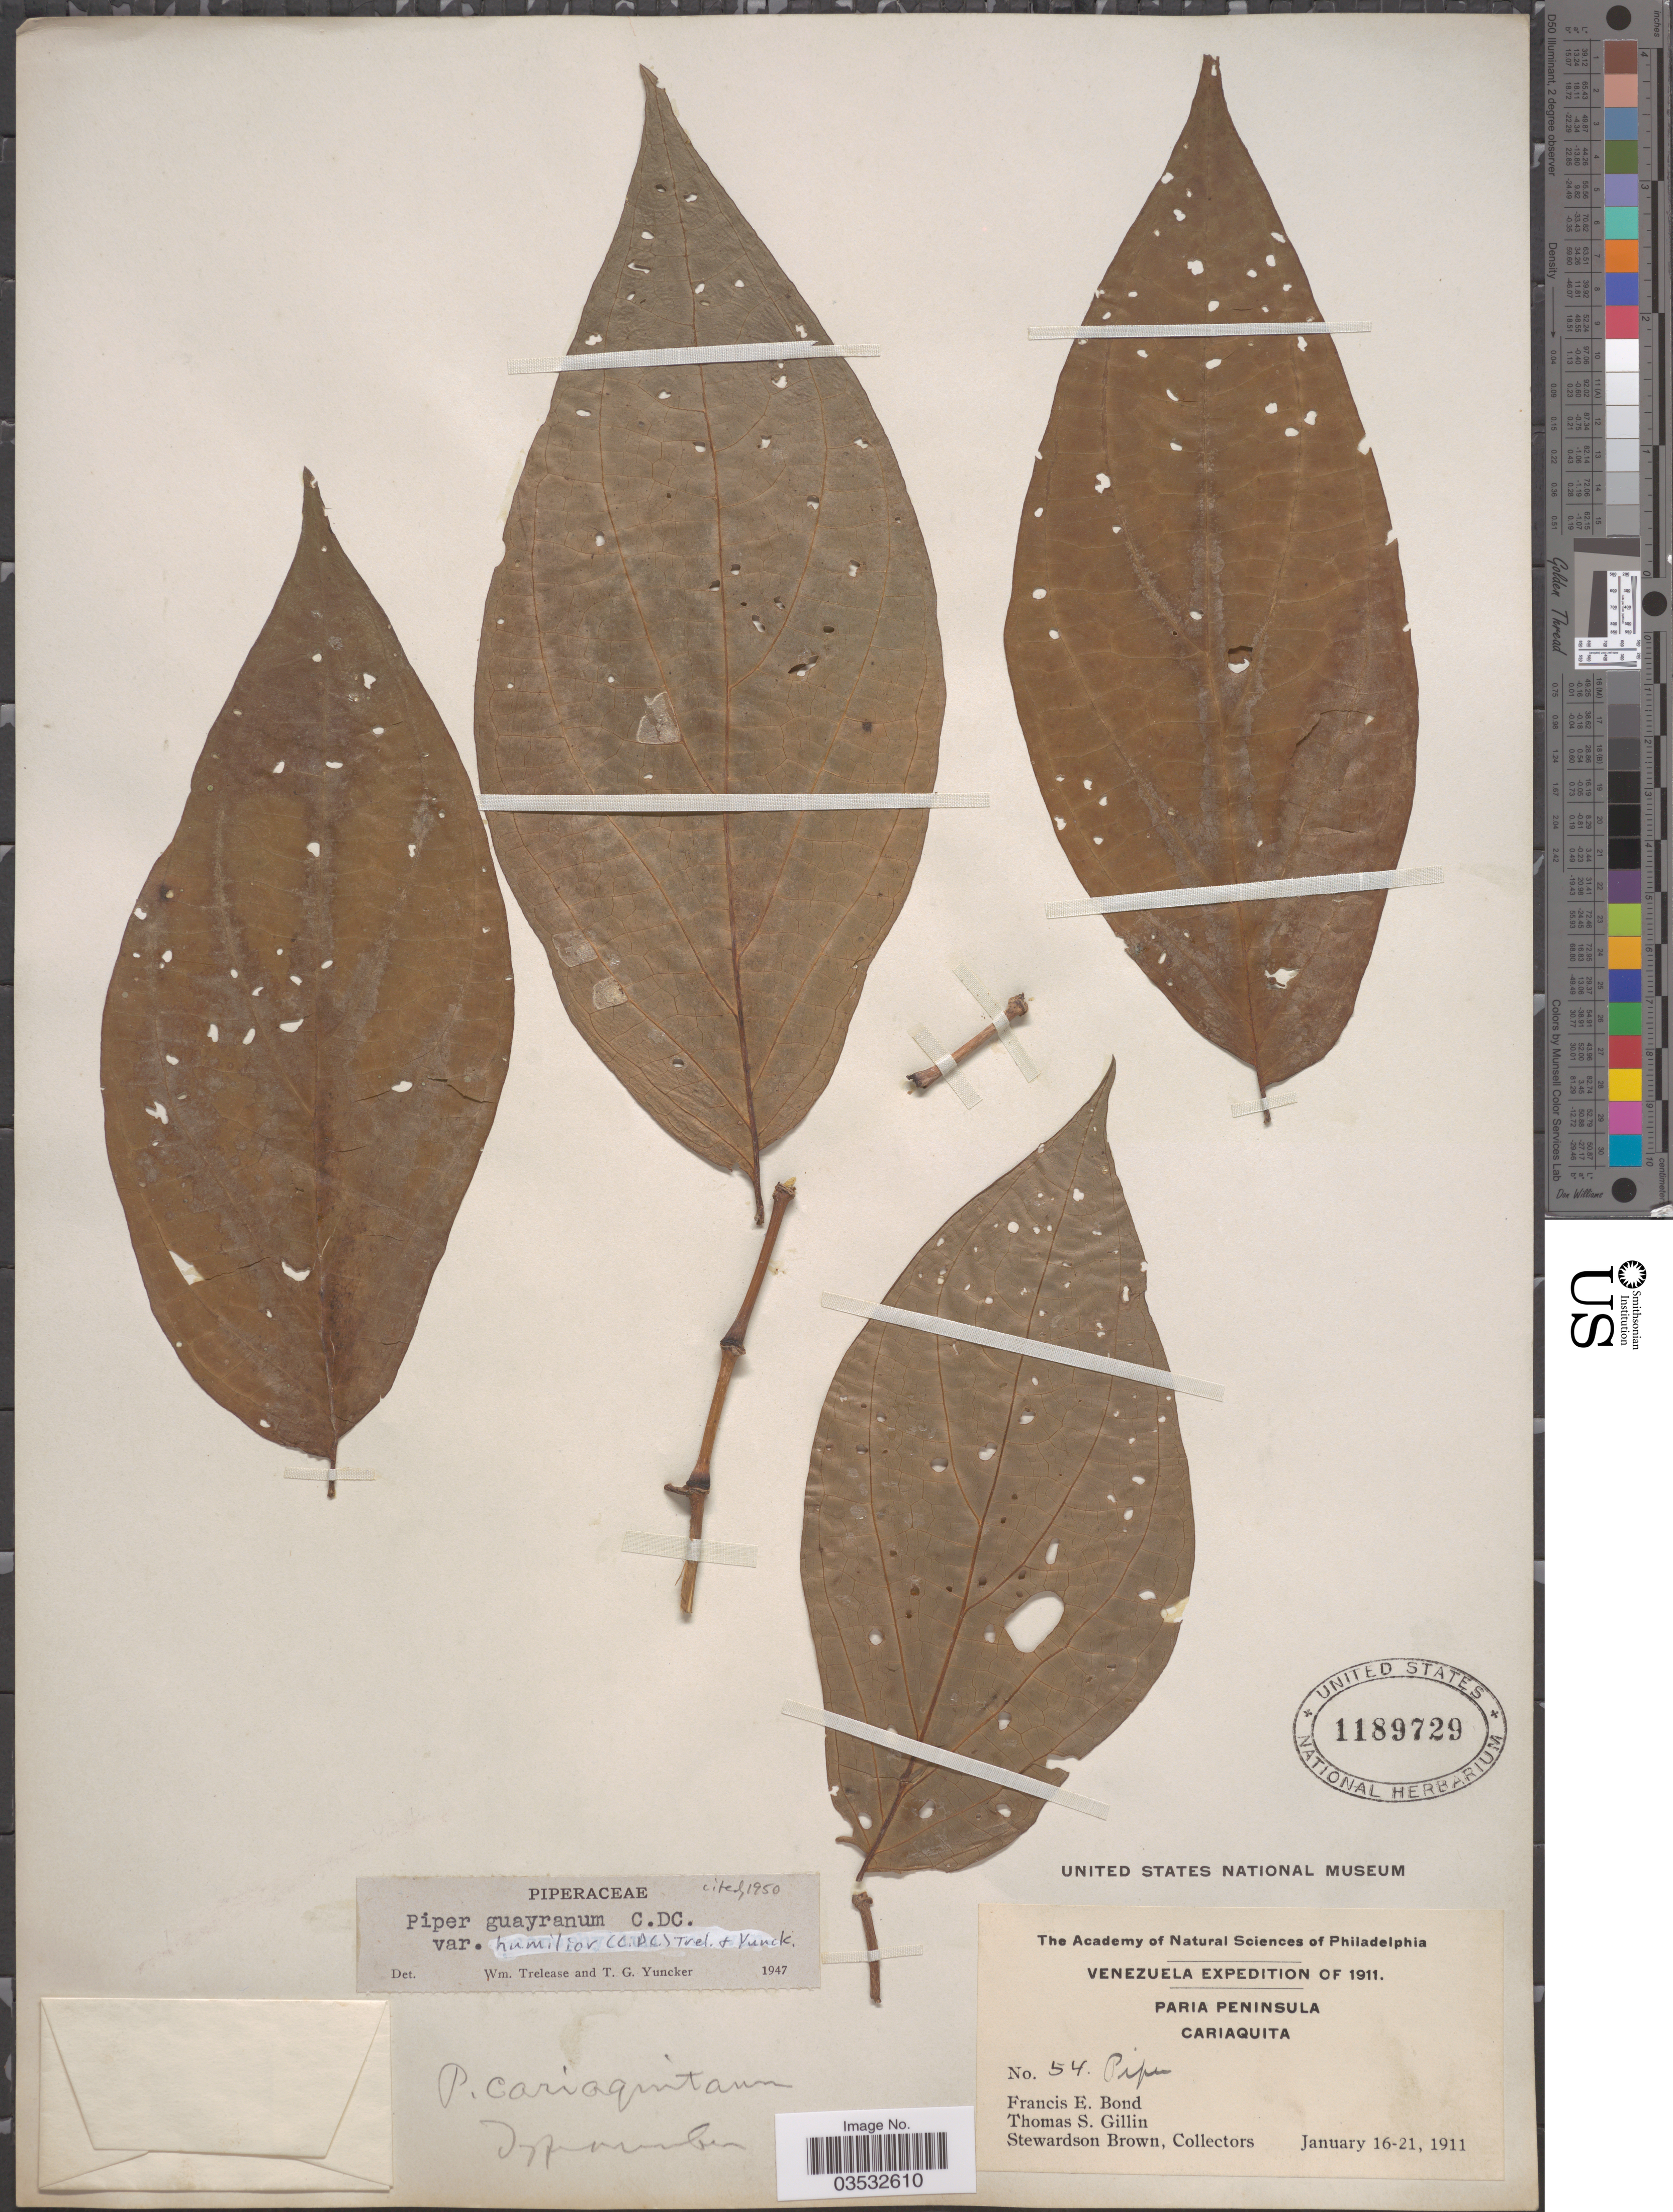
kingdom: Plantae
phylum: Tracheophyta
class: Magnoliopsida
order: Piperales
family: Piperaceae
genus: Piper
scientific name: Piper dilatatum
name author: Rich.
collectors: F. Bond, T. Gillin & S. Brown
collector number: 54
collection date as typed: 16-21 January 1911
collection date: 1911-01-16/1911-01-21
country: Venezuela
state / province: Sucre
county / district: Valdez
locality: Paria Peninsula, Cariaquito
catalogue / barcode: US 1189729